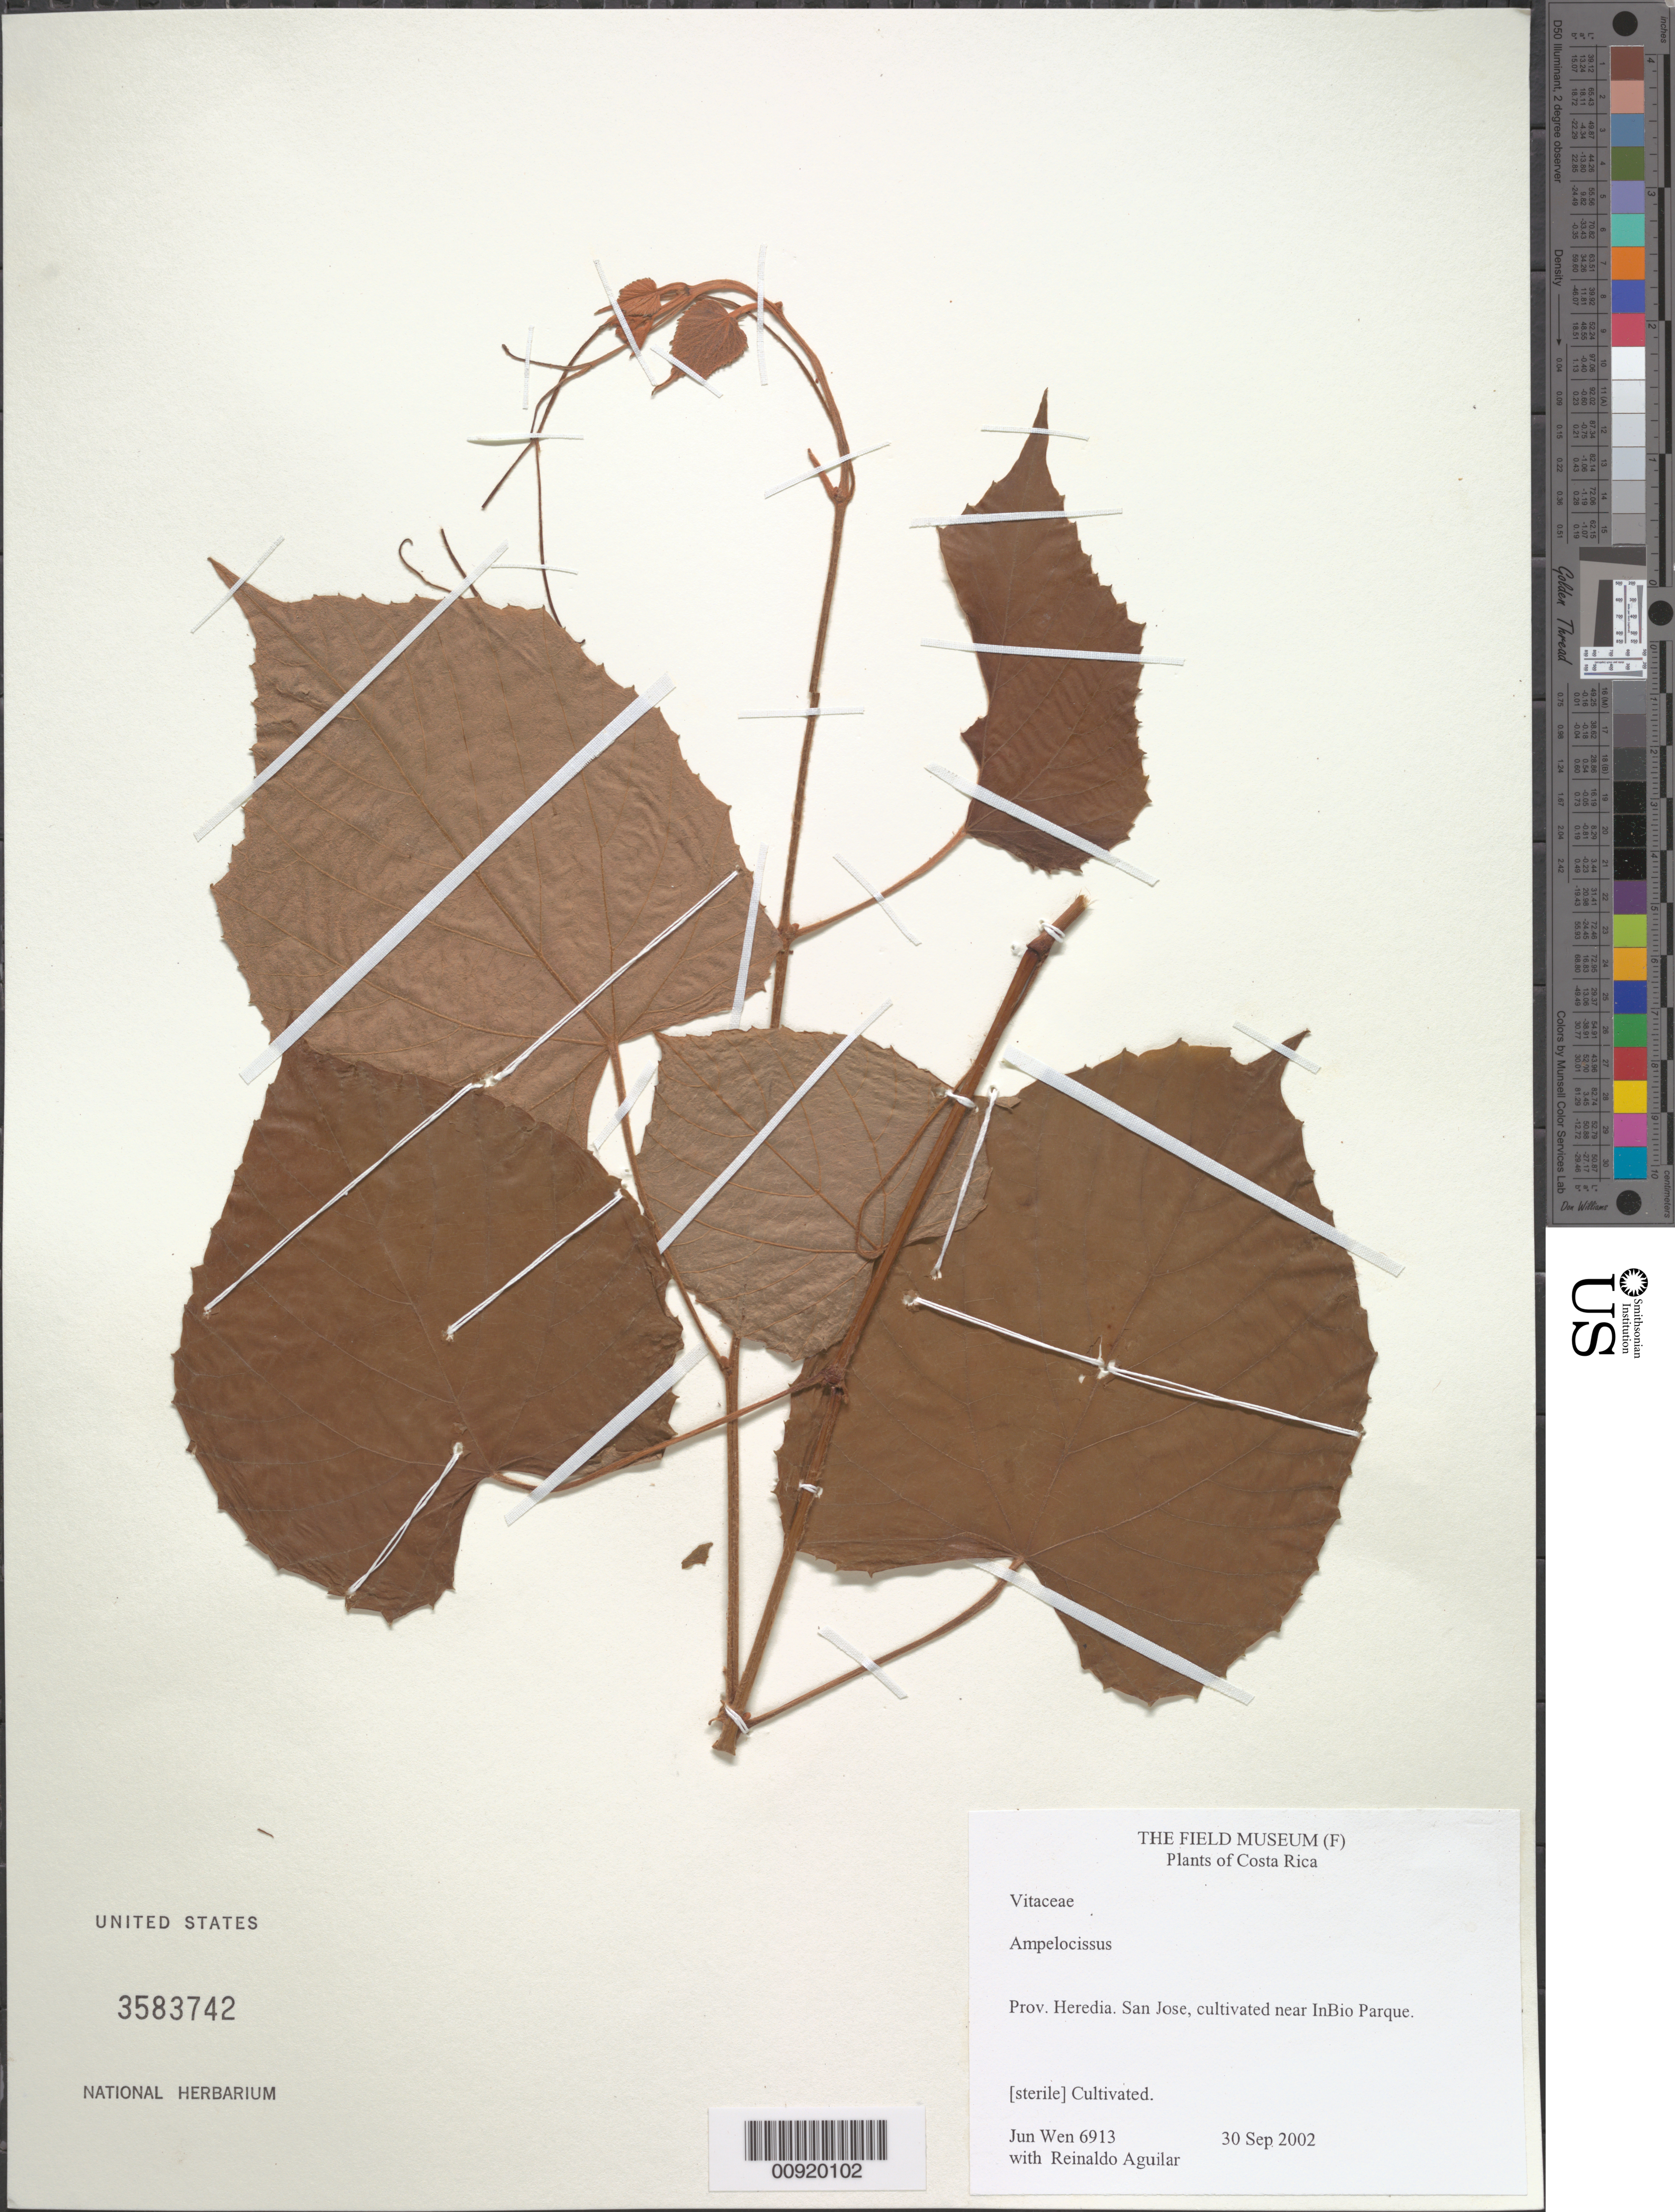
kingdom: Plantae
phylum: Tracheophyta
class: Magnoliopsida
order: Vitales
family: Vitaceae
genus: Ampelocissus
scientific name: Ampelocissus sp.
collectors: J. Wen & R. Aguilar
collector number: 6913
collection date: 2002-09-30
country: Costa Rica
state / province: Heredia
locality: San Jose, cultivated near InBio Parque.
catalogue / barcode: US 3583742